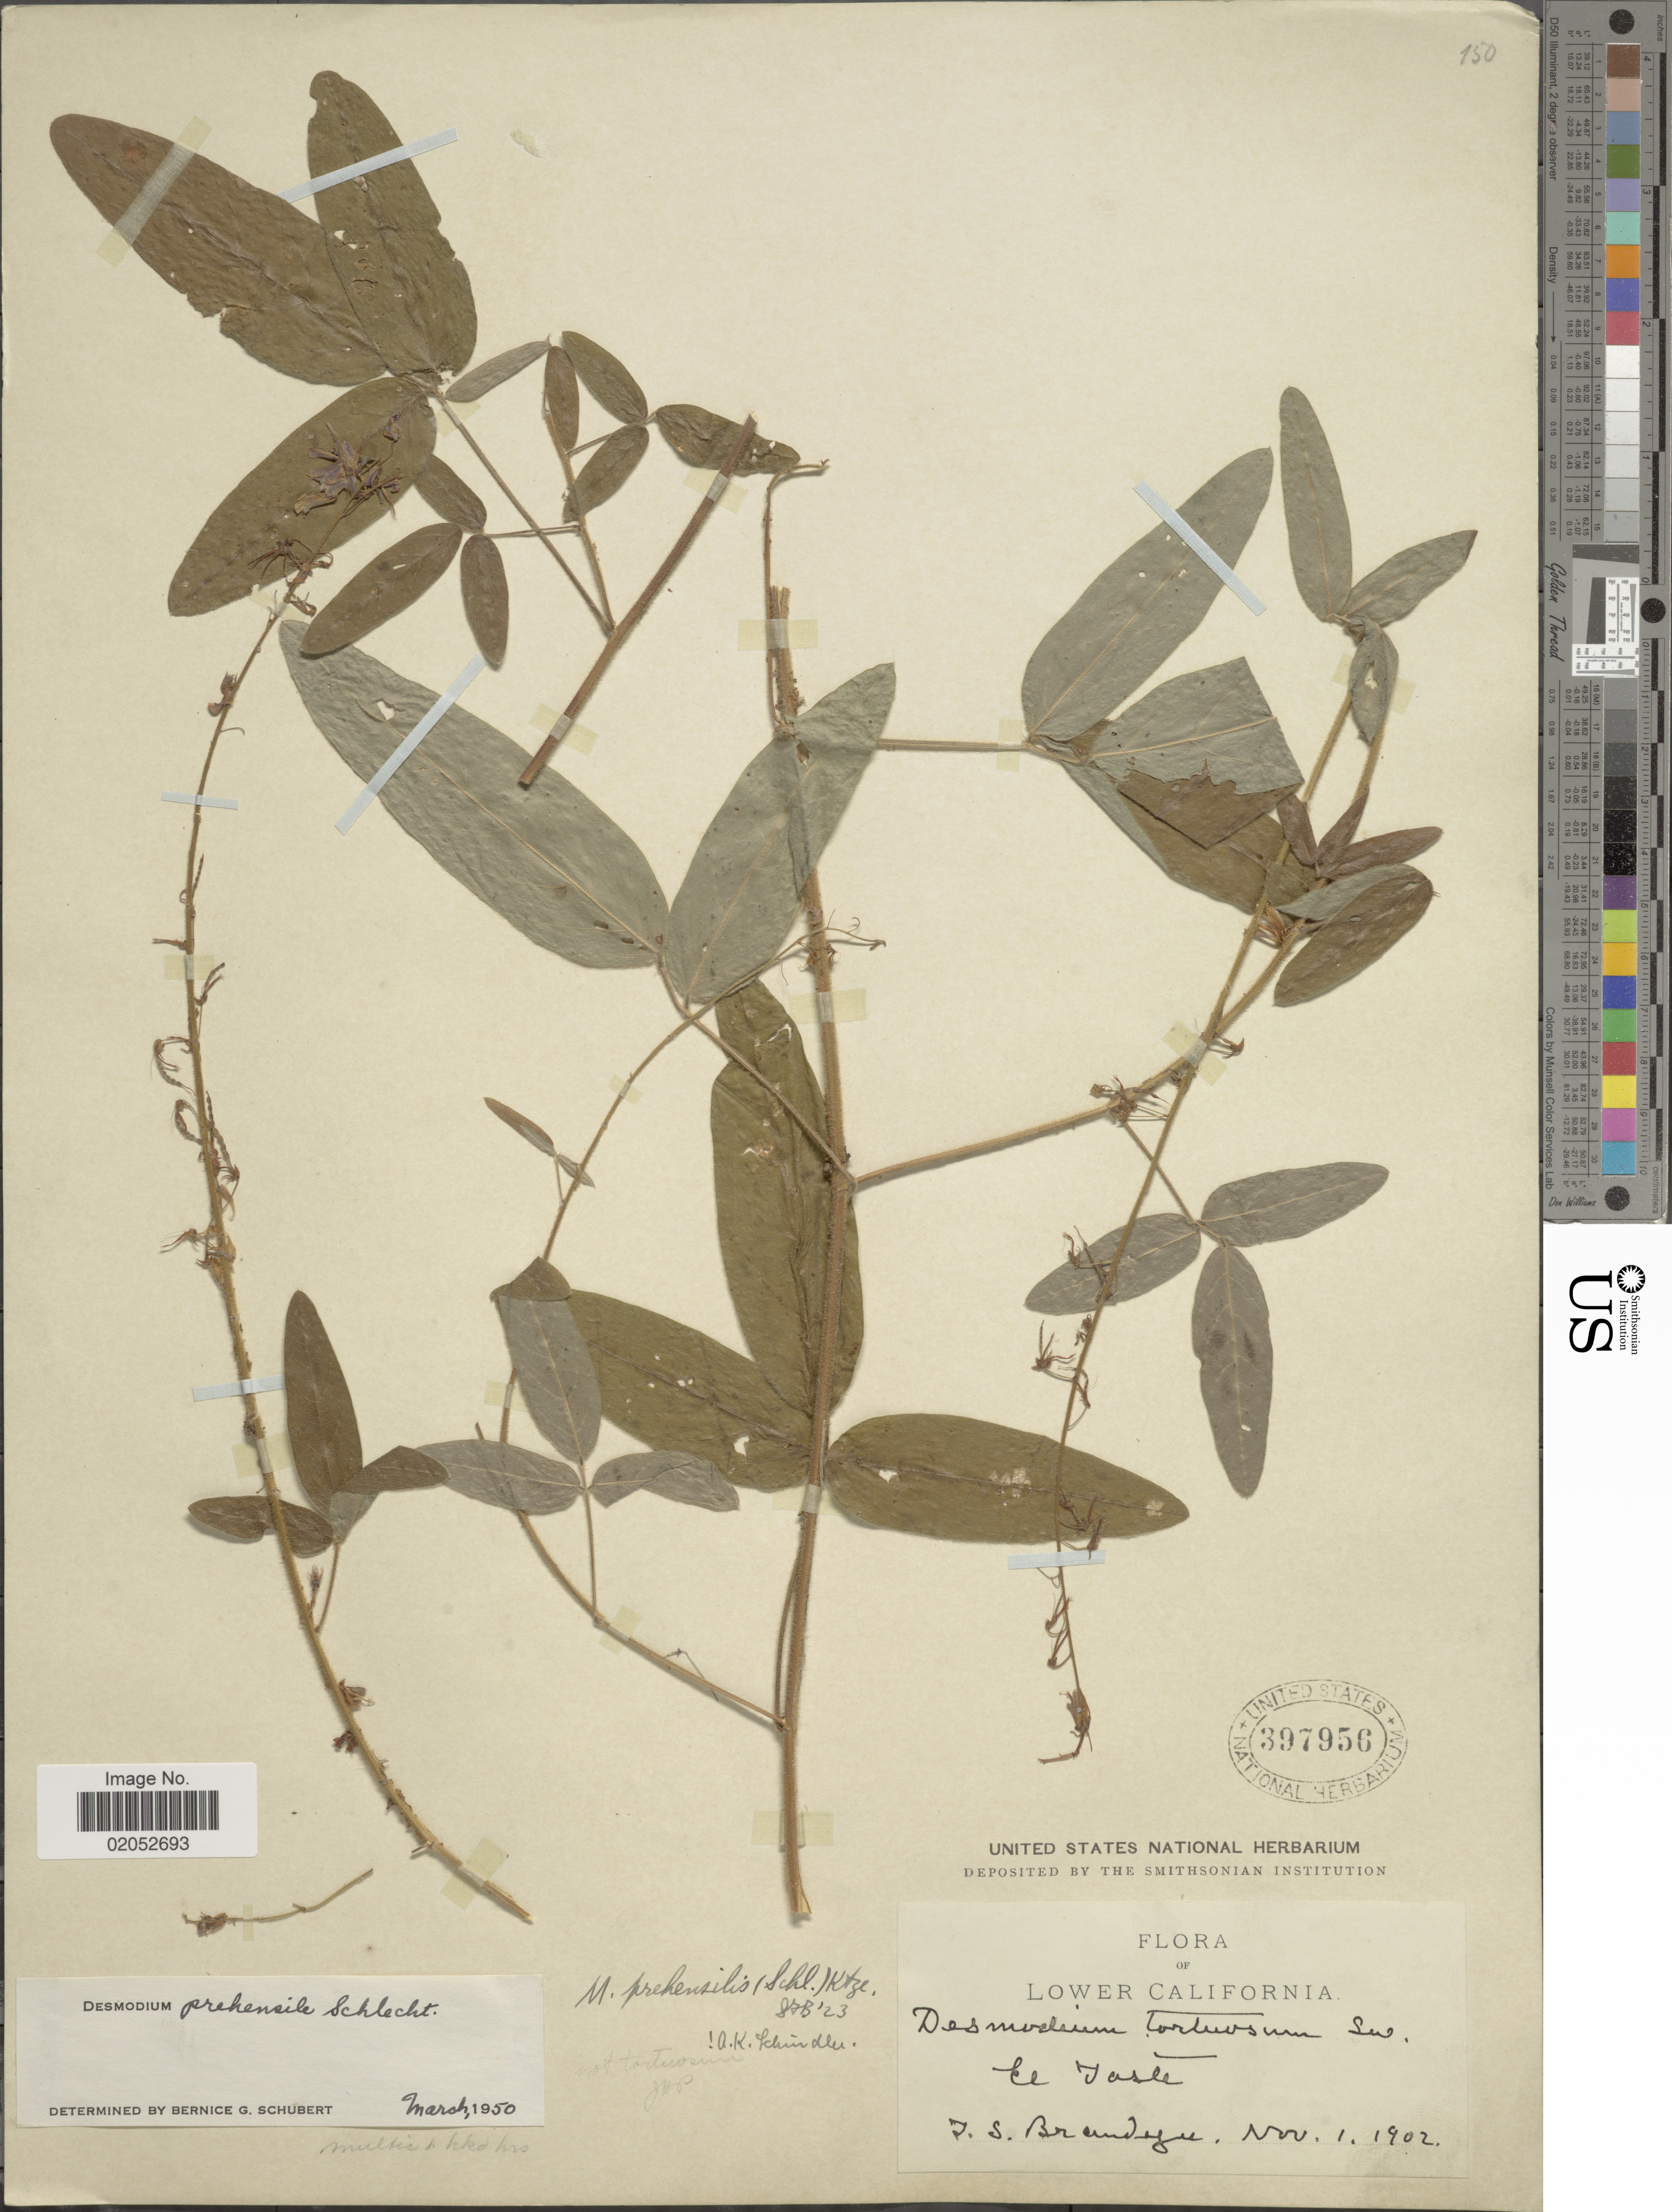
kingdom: Plantae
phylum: Tracheophyta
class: Magnoliopsida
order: Fabales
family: Fabaceae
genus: Desmodium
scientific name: Desmodium prehensile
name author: Schltdl.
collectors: J. S. Brandegee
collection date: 1902-11-01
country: Mexico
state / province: Baja California Sur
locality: Lower California, El Tasle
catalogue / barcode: US 397956